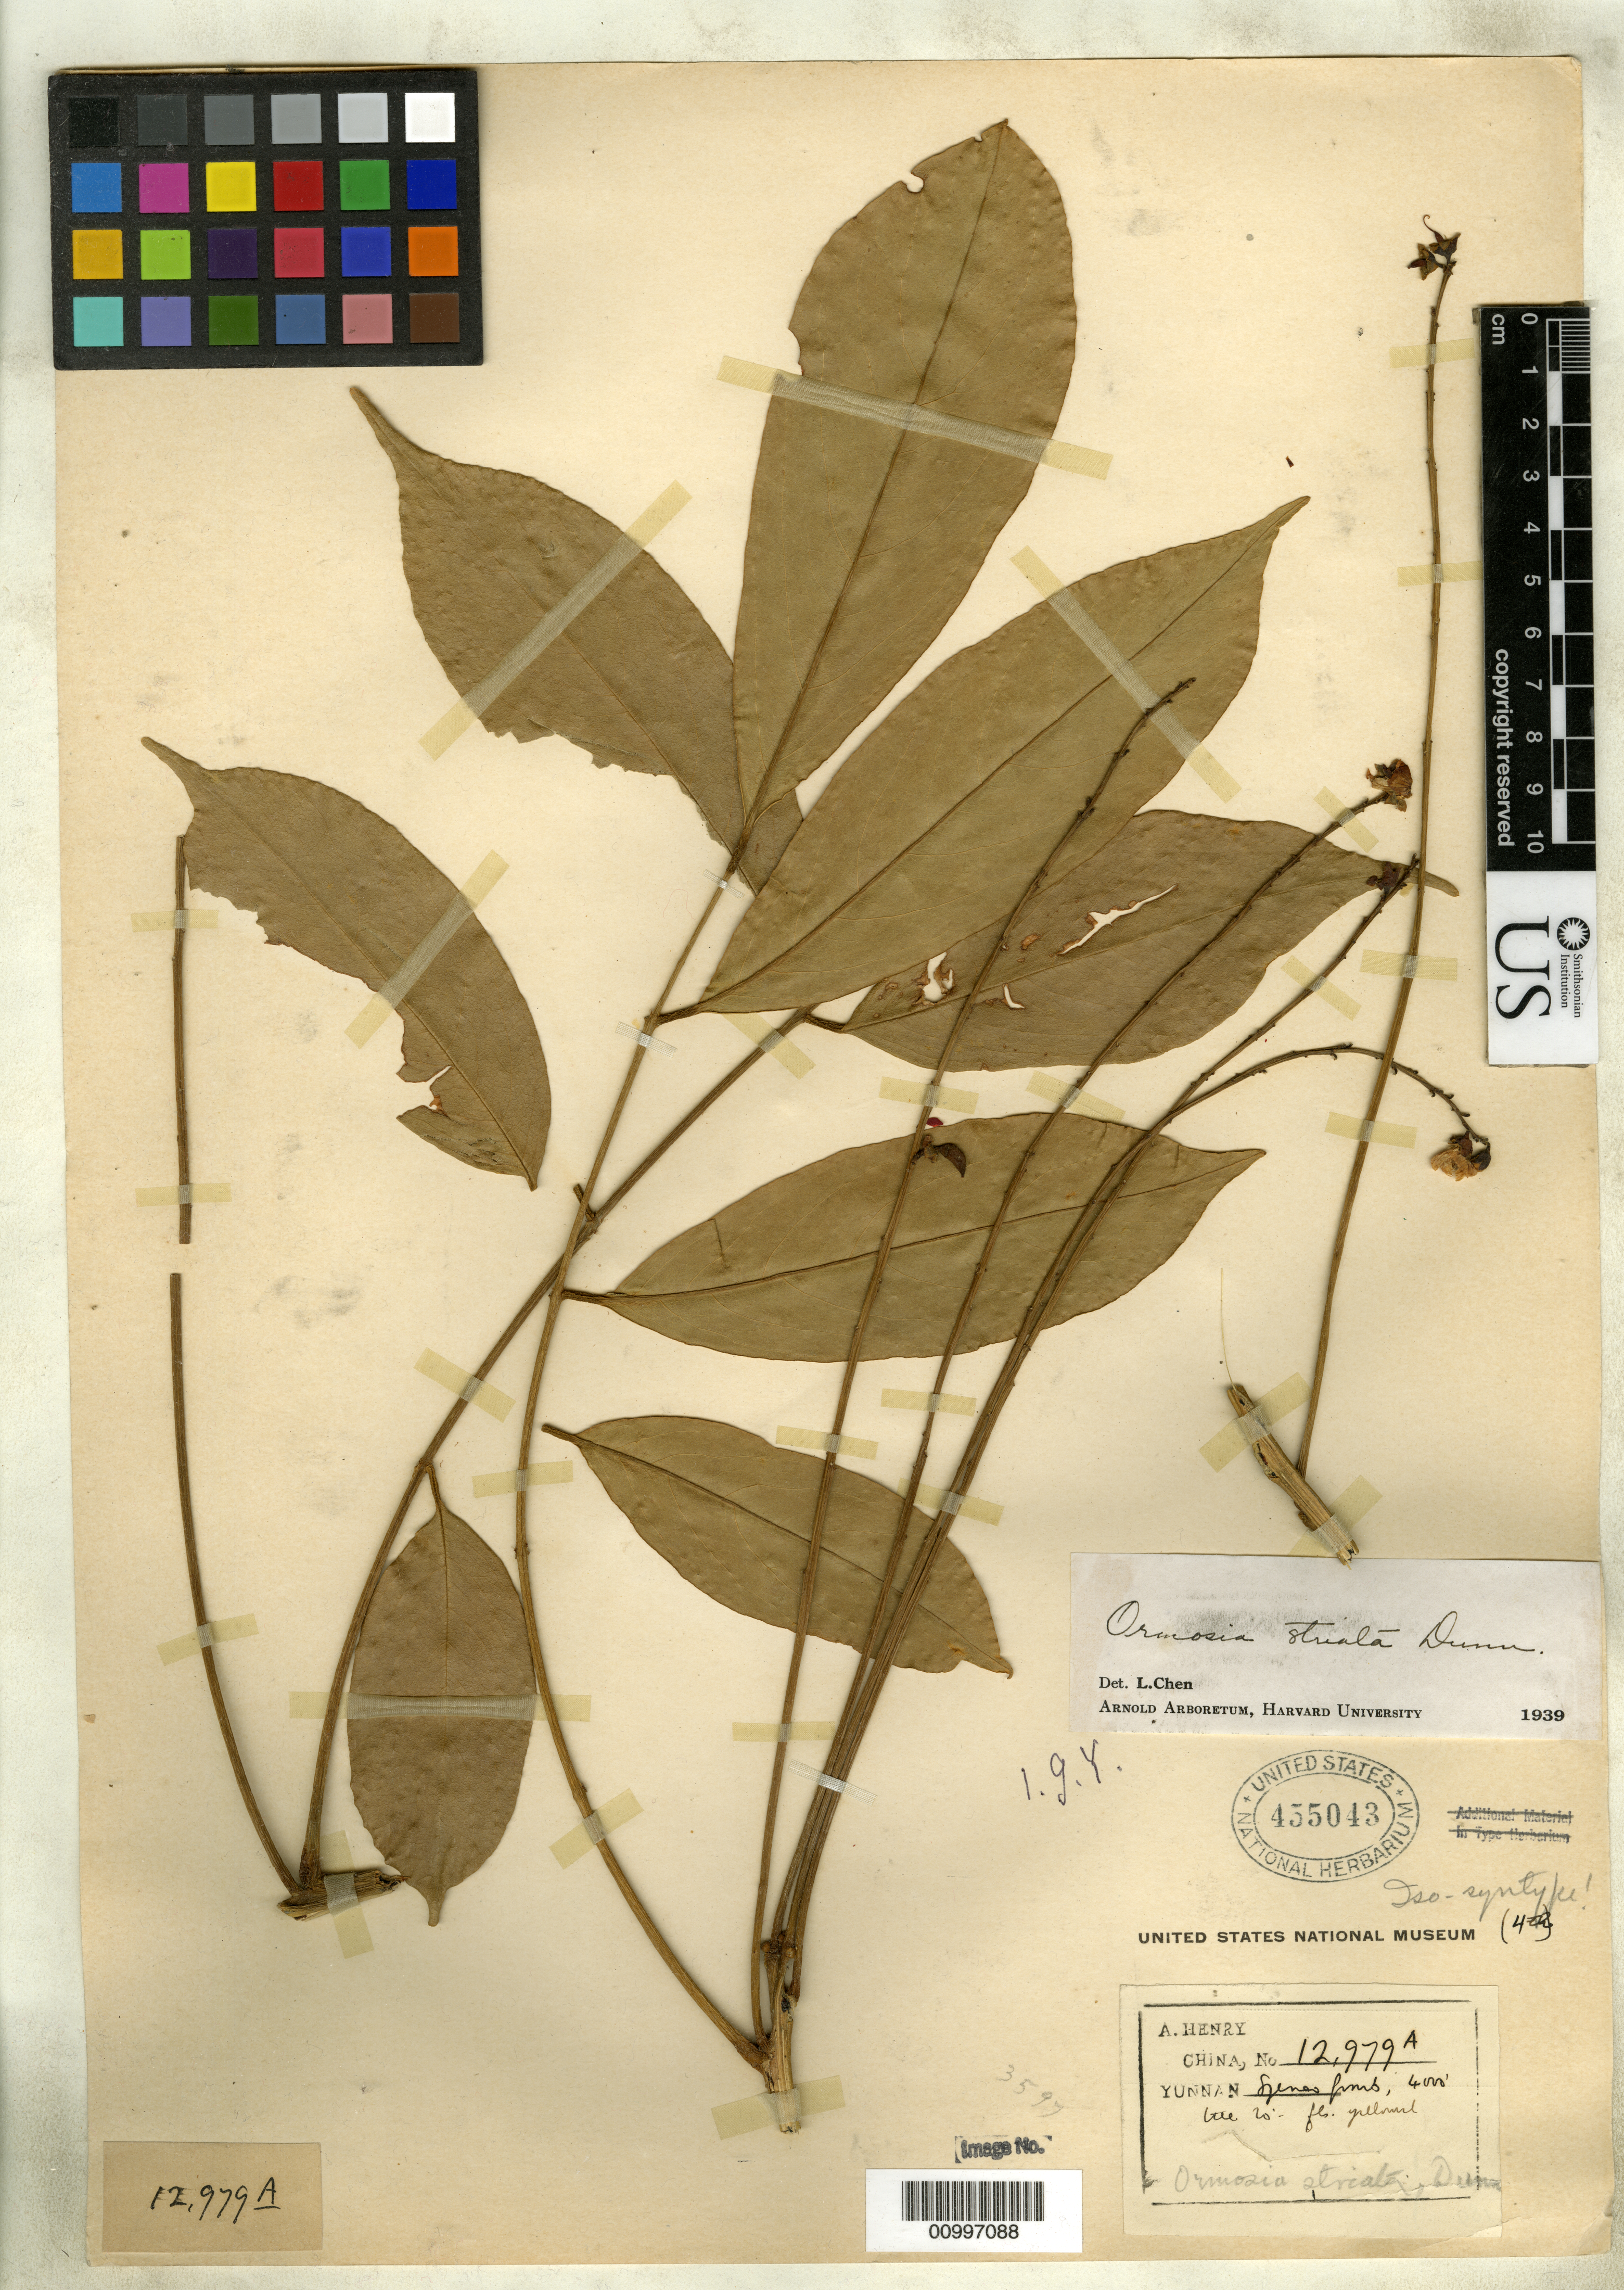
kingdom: Plantae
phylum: Tracheophyta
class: Magnoliopsida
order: Fabales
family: Fabaceae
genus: Ormosia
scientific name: Ormosia striata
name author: Dunn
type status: Syntype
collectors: A. Henry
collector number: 12979 A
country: China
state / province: Yunnan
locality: Szemao.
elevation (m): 1219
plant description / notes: This collection, 12979A, is explicitly cited in the protologue along with 12979 & 12979B.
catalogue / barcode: US 455043